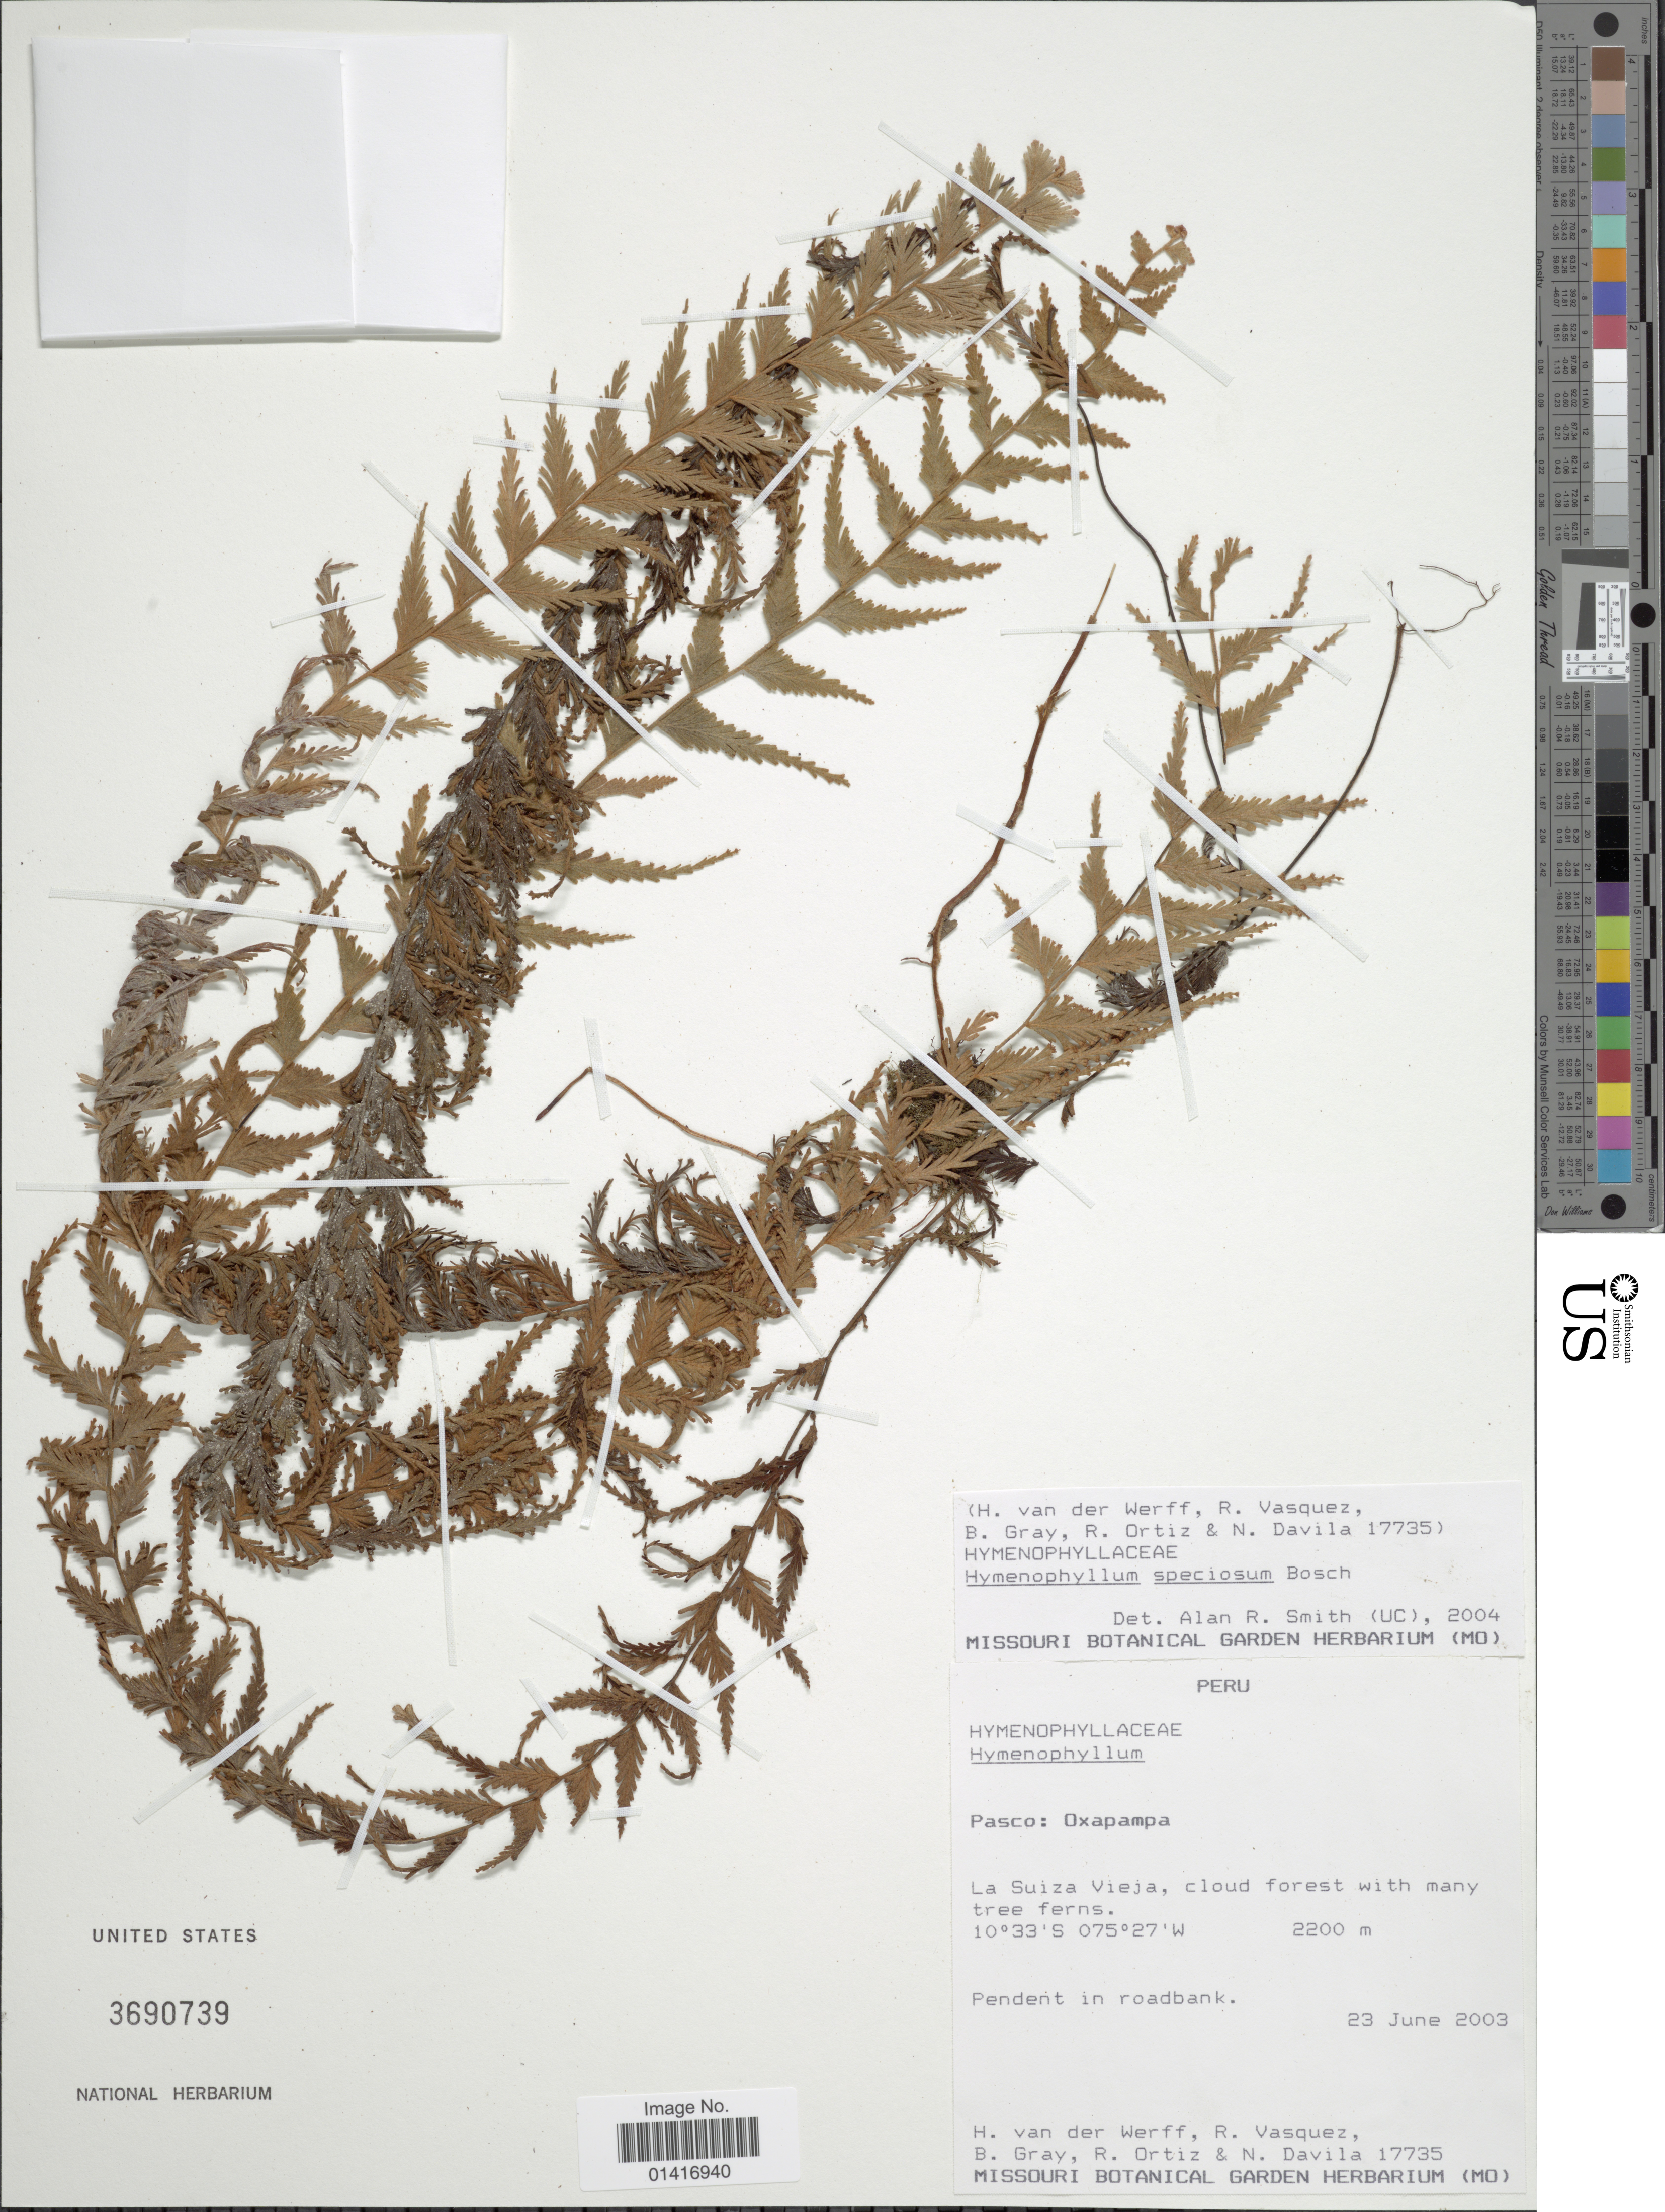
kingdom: Plantae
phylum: Tracheophyta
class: Polypodiopsida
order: Hymenophyllales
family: Hymenophyllaceae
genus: Hymenophyllum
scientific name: Hymenophyllum speciosum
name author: Bosch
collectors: H. van der Werff, R. Vasquez, B. Gray, R. Ortiz & N. Dávila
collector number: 17735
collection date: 2003-06-23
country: Peru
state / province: Pasco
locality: Oxapampa, La Suiza Vieja, cloud forest with many tree ferns. Pendent in roadbank.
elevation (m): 2200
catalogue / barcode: US 3690739